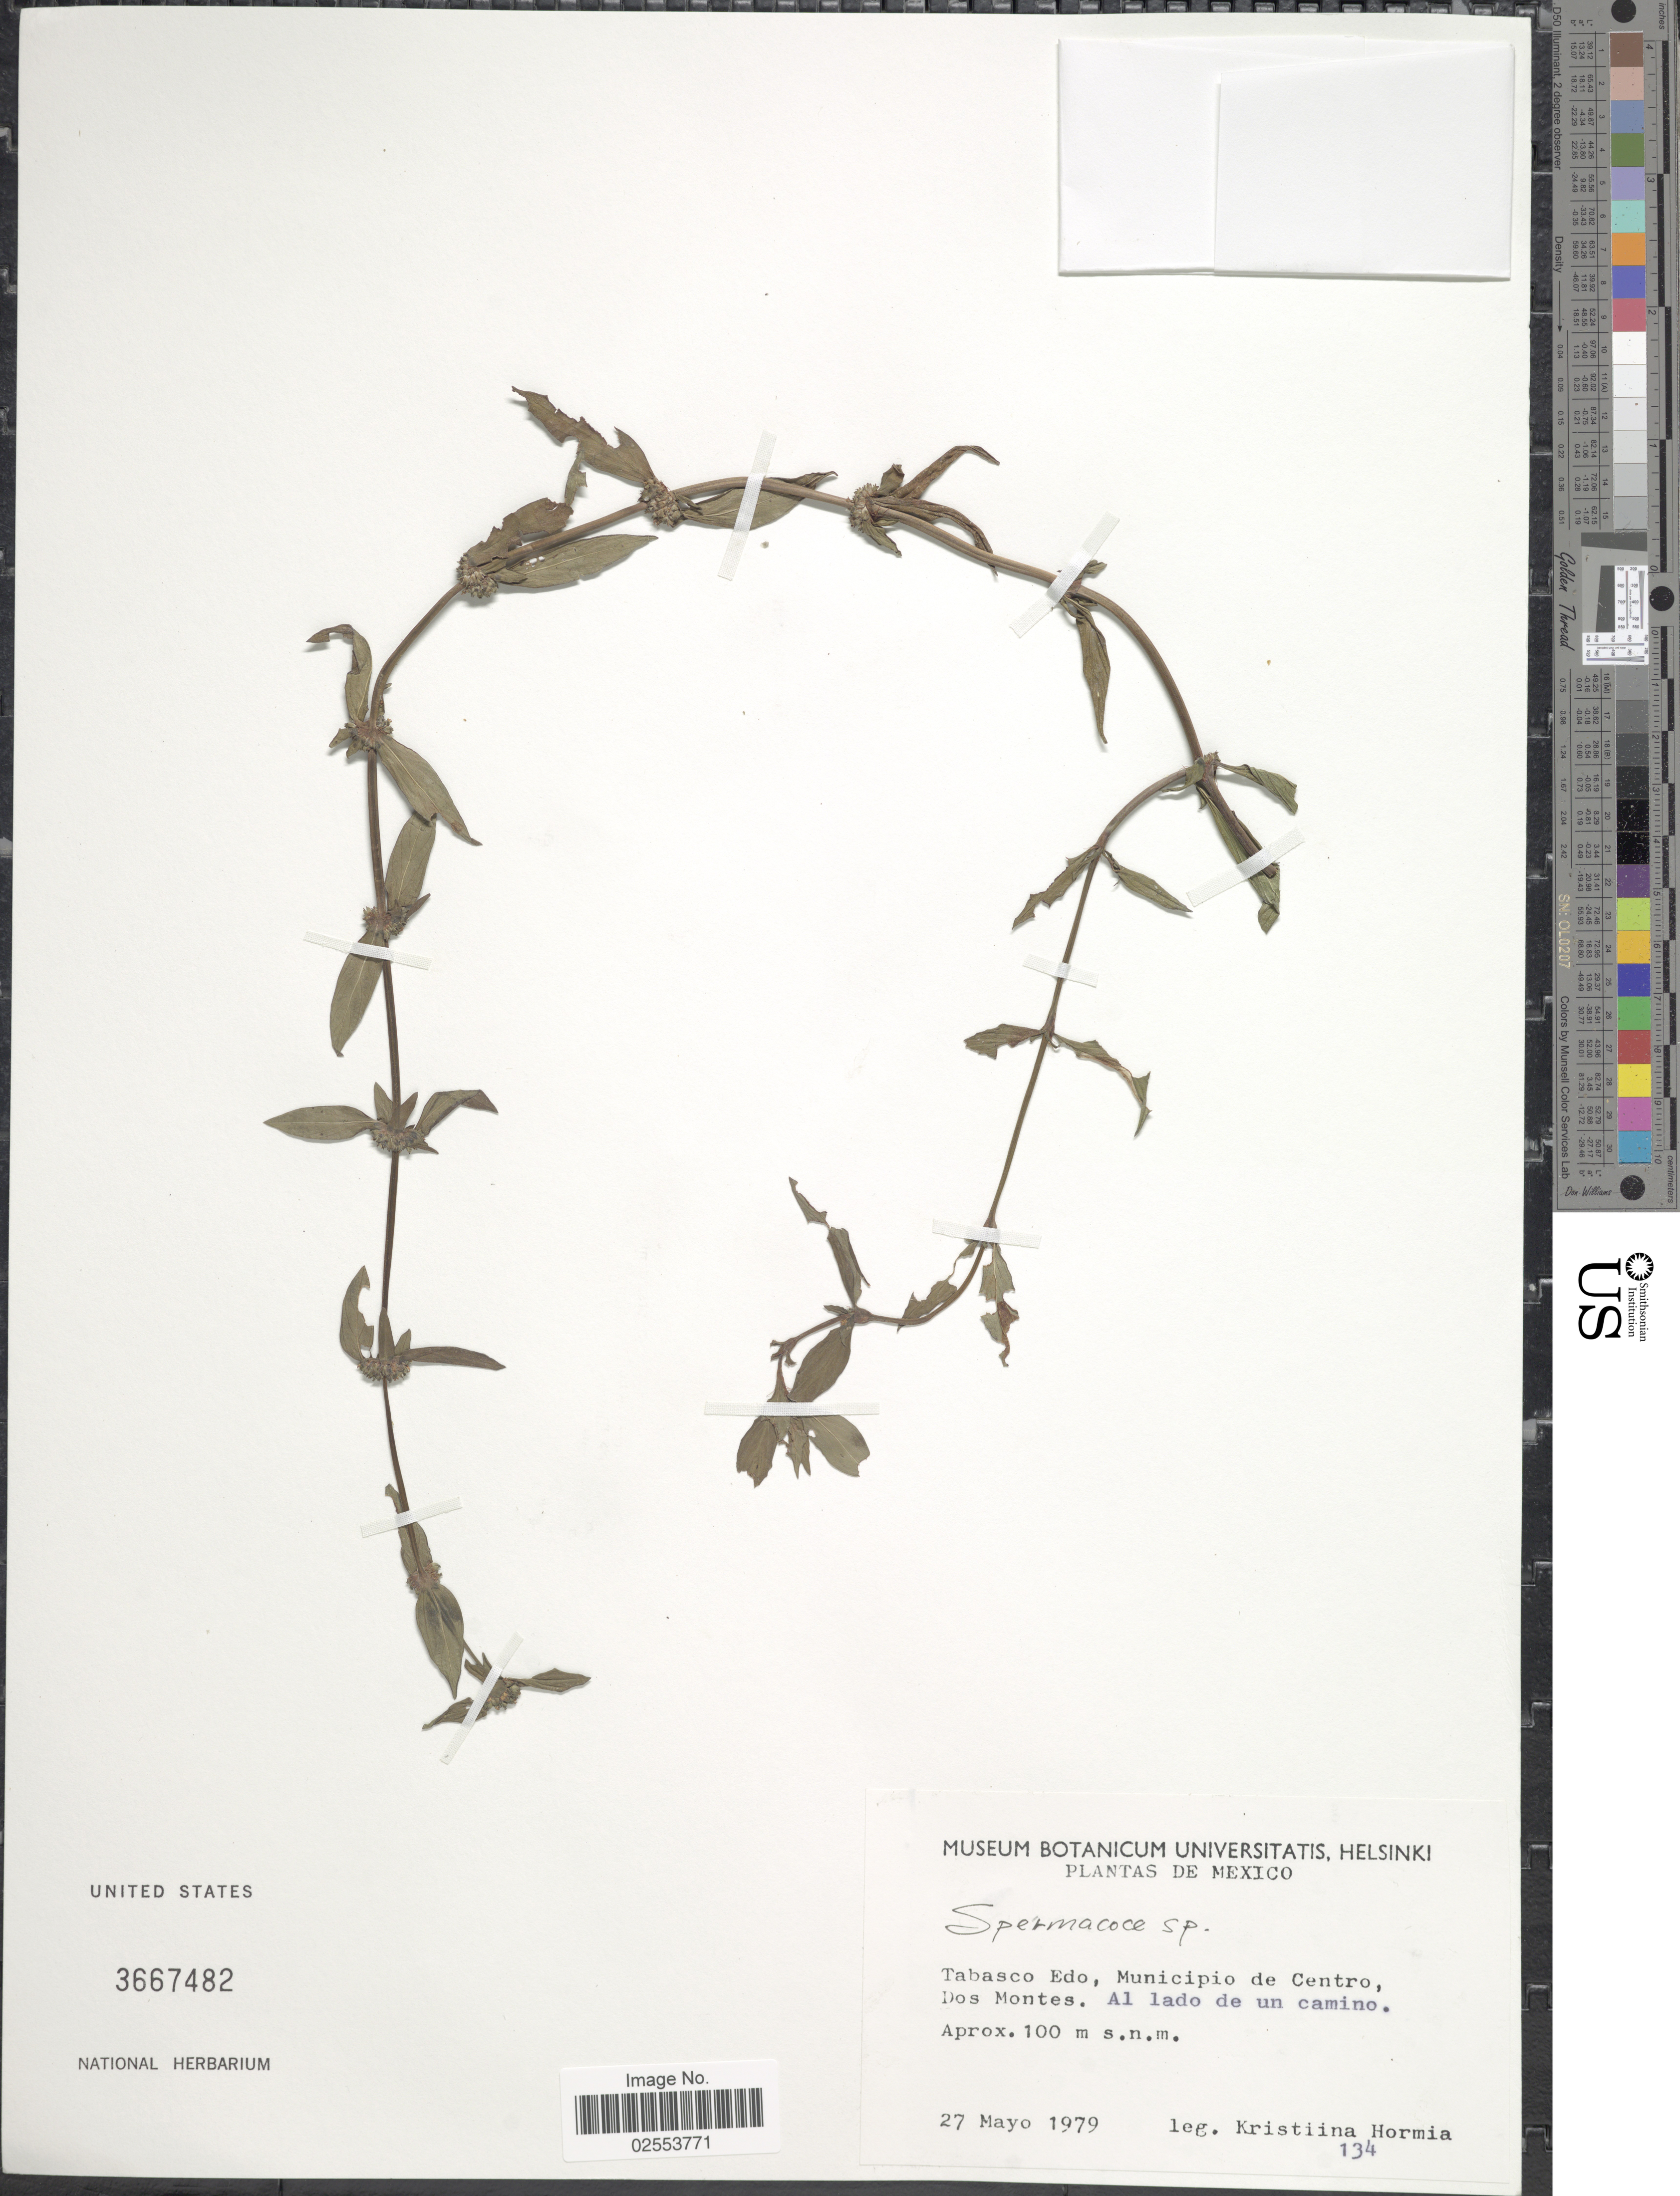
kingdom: Plantae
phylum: Tracheophyta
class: Magnoliopsida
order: Gentianales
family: Rubiaceae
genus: Spermacoce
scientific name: Spermacoce sp.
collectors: K. Hormia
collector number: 134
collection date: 1979-05-27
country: Mexico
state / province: Tabasco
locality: Municipio de Centro, Dos Montes, al lado de un camino.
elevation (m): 100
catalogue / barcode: US 3667482